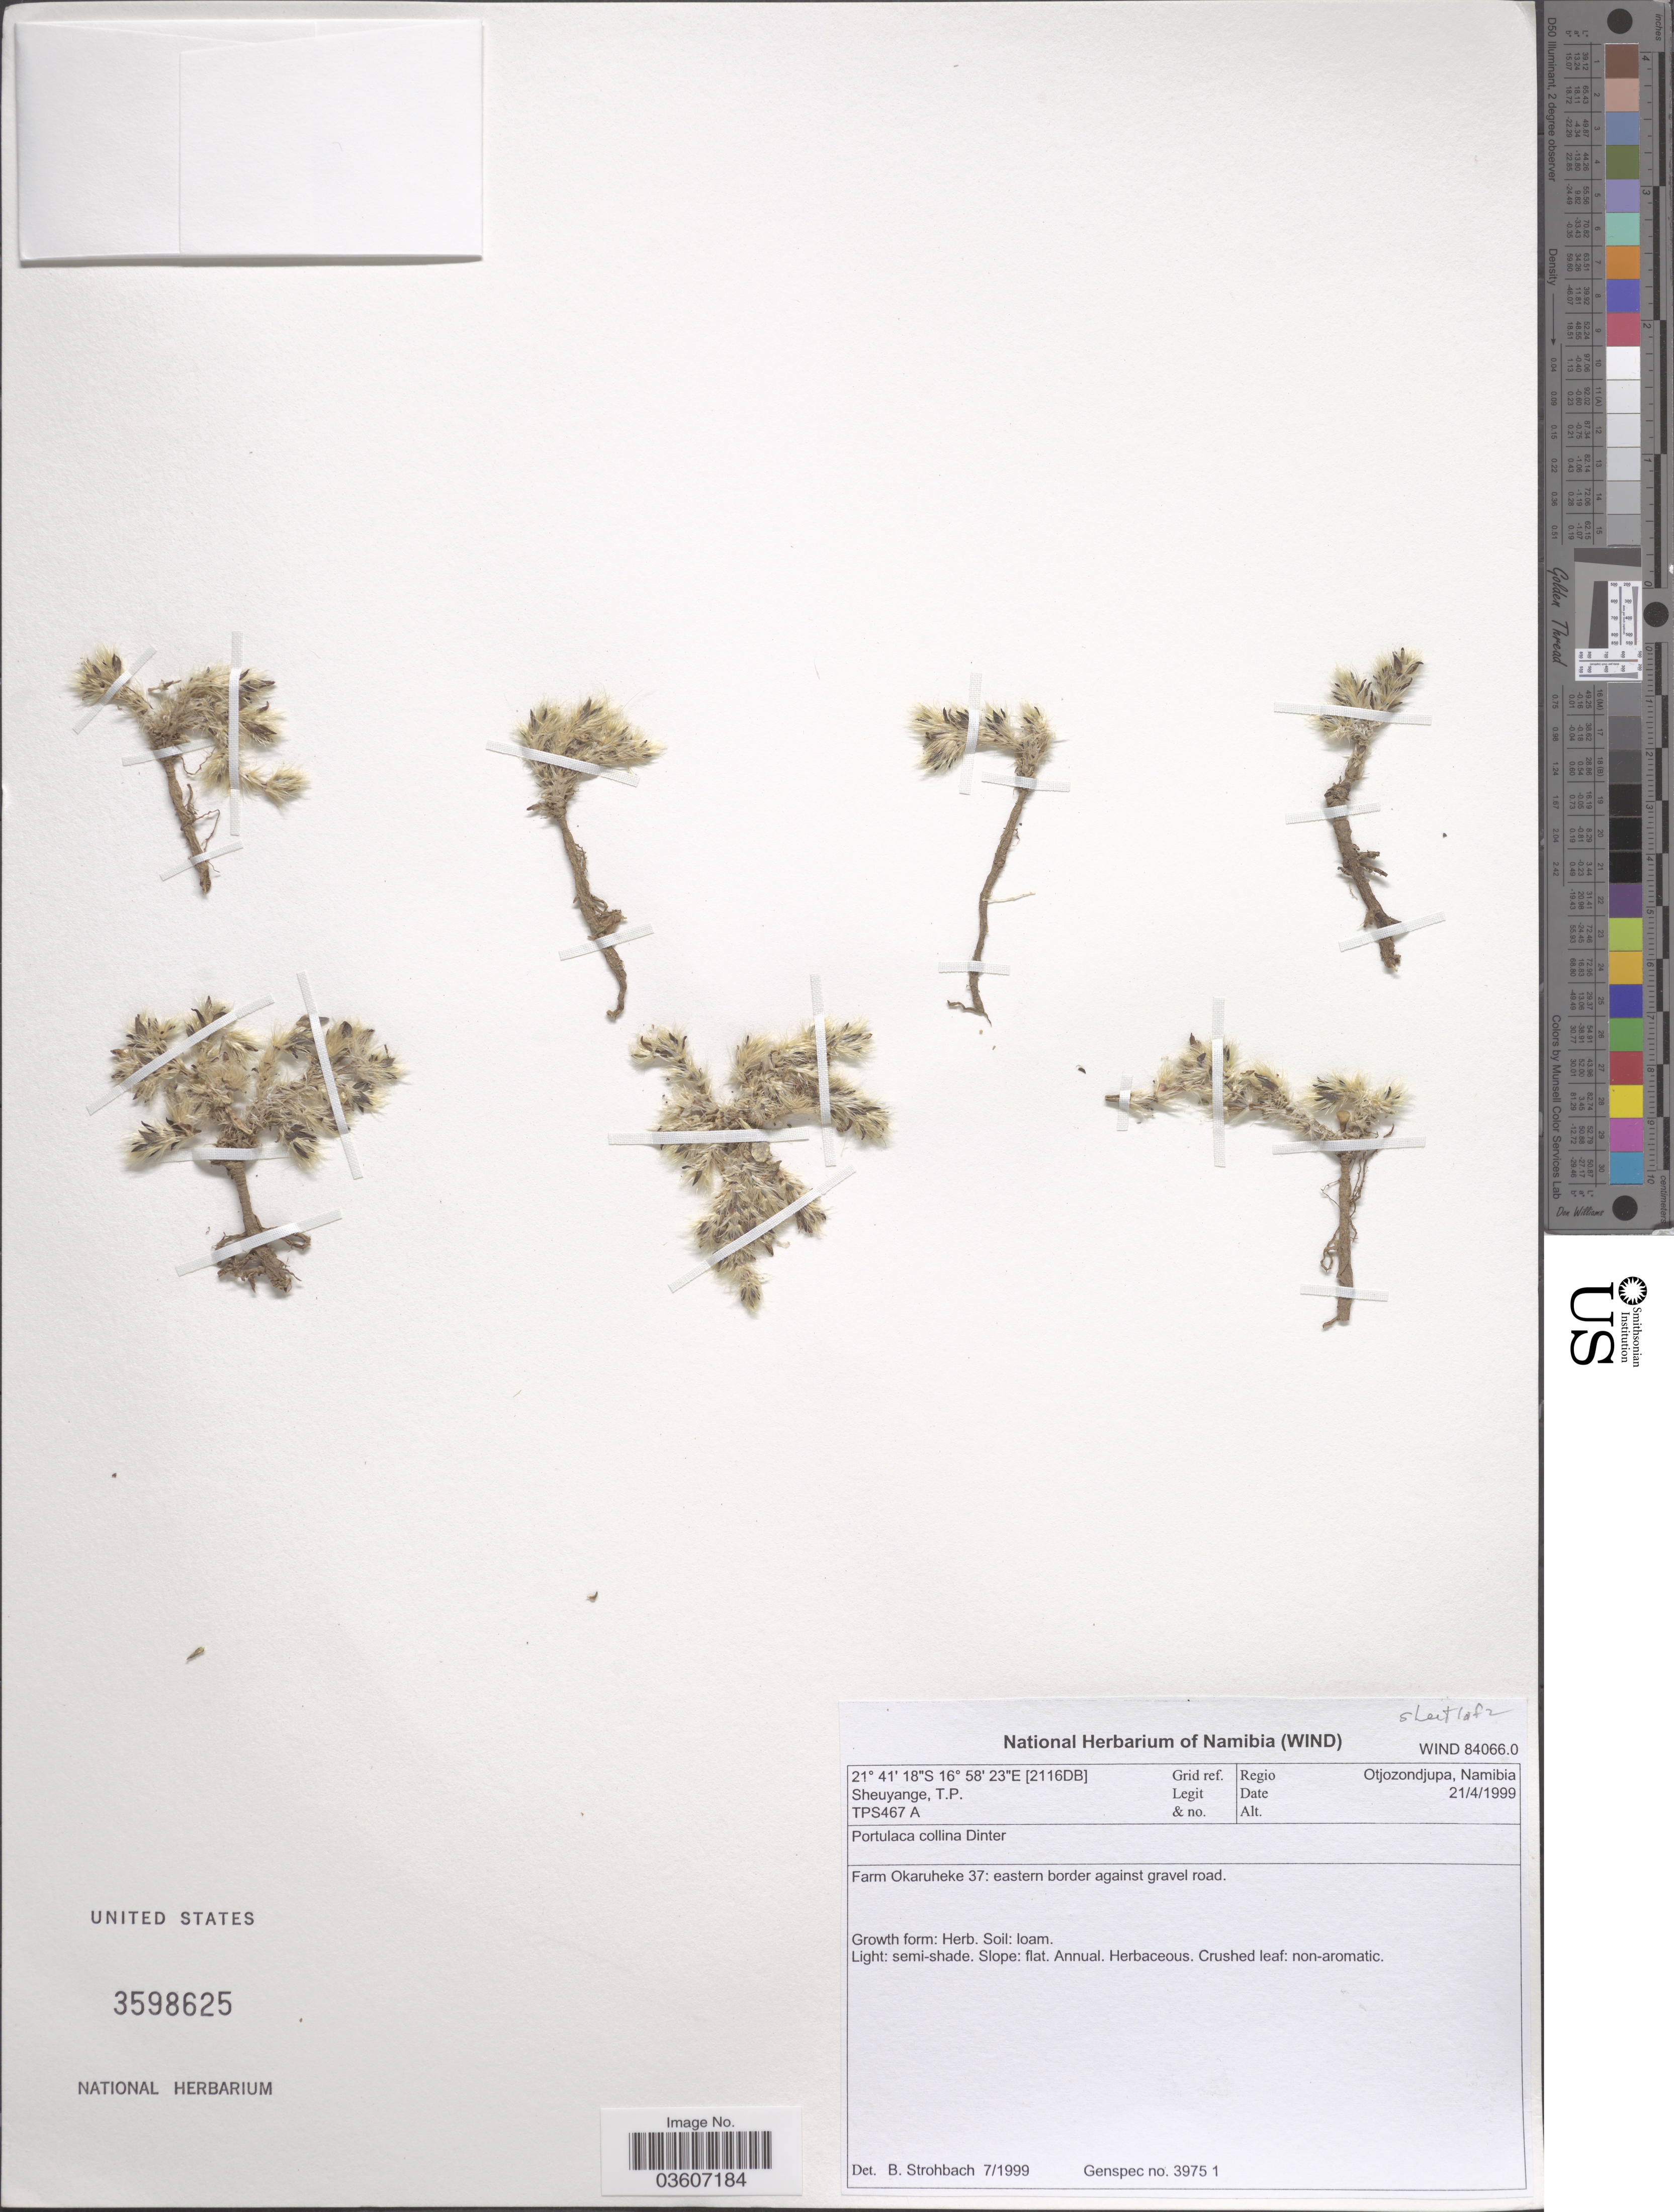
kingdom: Plantae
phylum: Tracheophyta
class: Magnoliopsida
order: Caryophyllales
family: Portulacaceae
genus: Portulaca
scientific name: Portulaca collina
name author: Dinter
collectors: T. Sheuyange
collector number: TPS467A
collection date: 1999-04-21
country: Namibia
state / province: Otjozondjupa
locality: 2116DB Grid ref. Regio Otjozondjupa. Farm Okaruheke 37: eastern border against gravel road.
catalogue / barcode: US 3598625